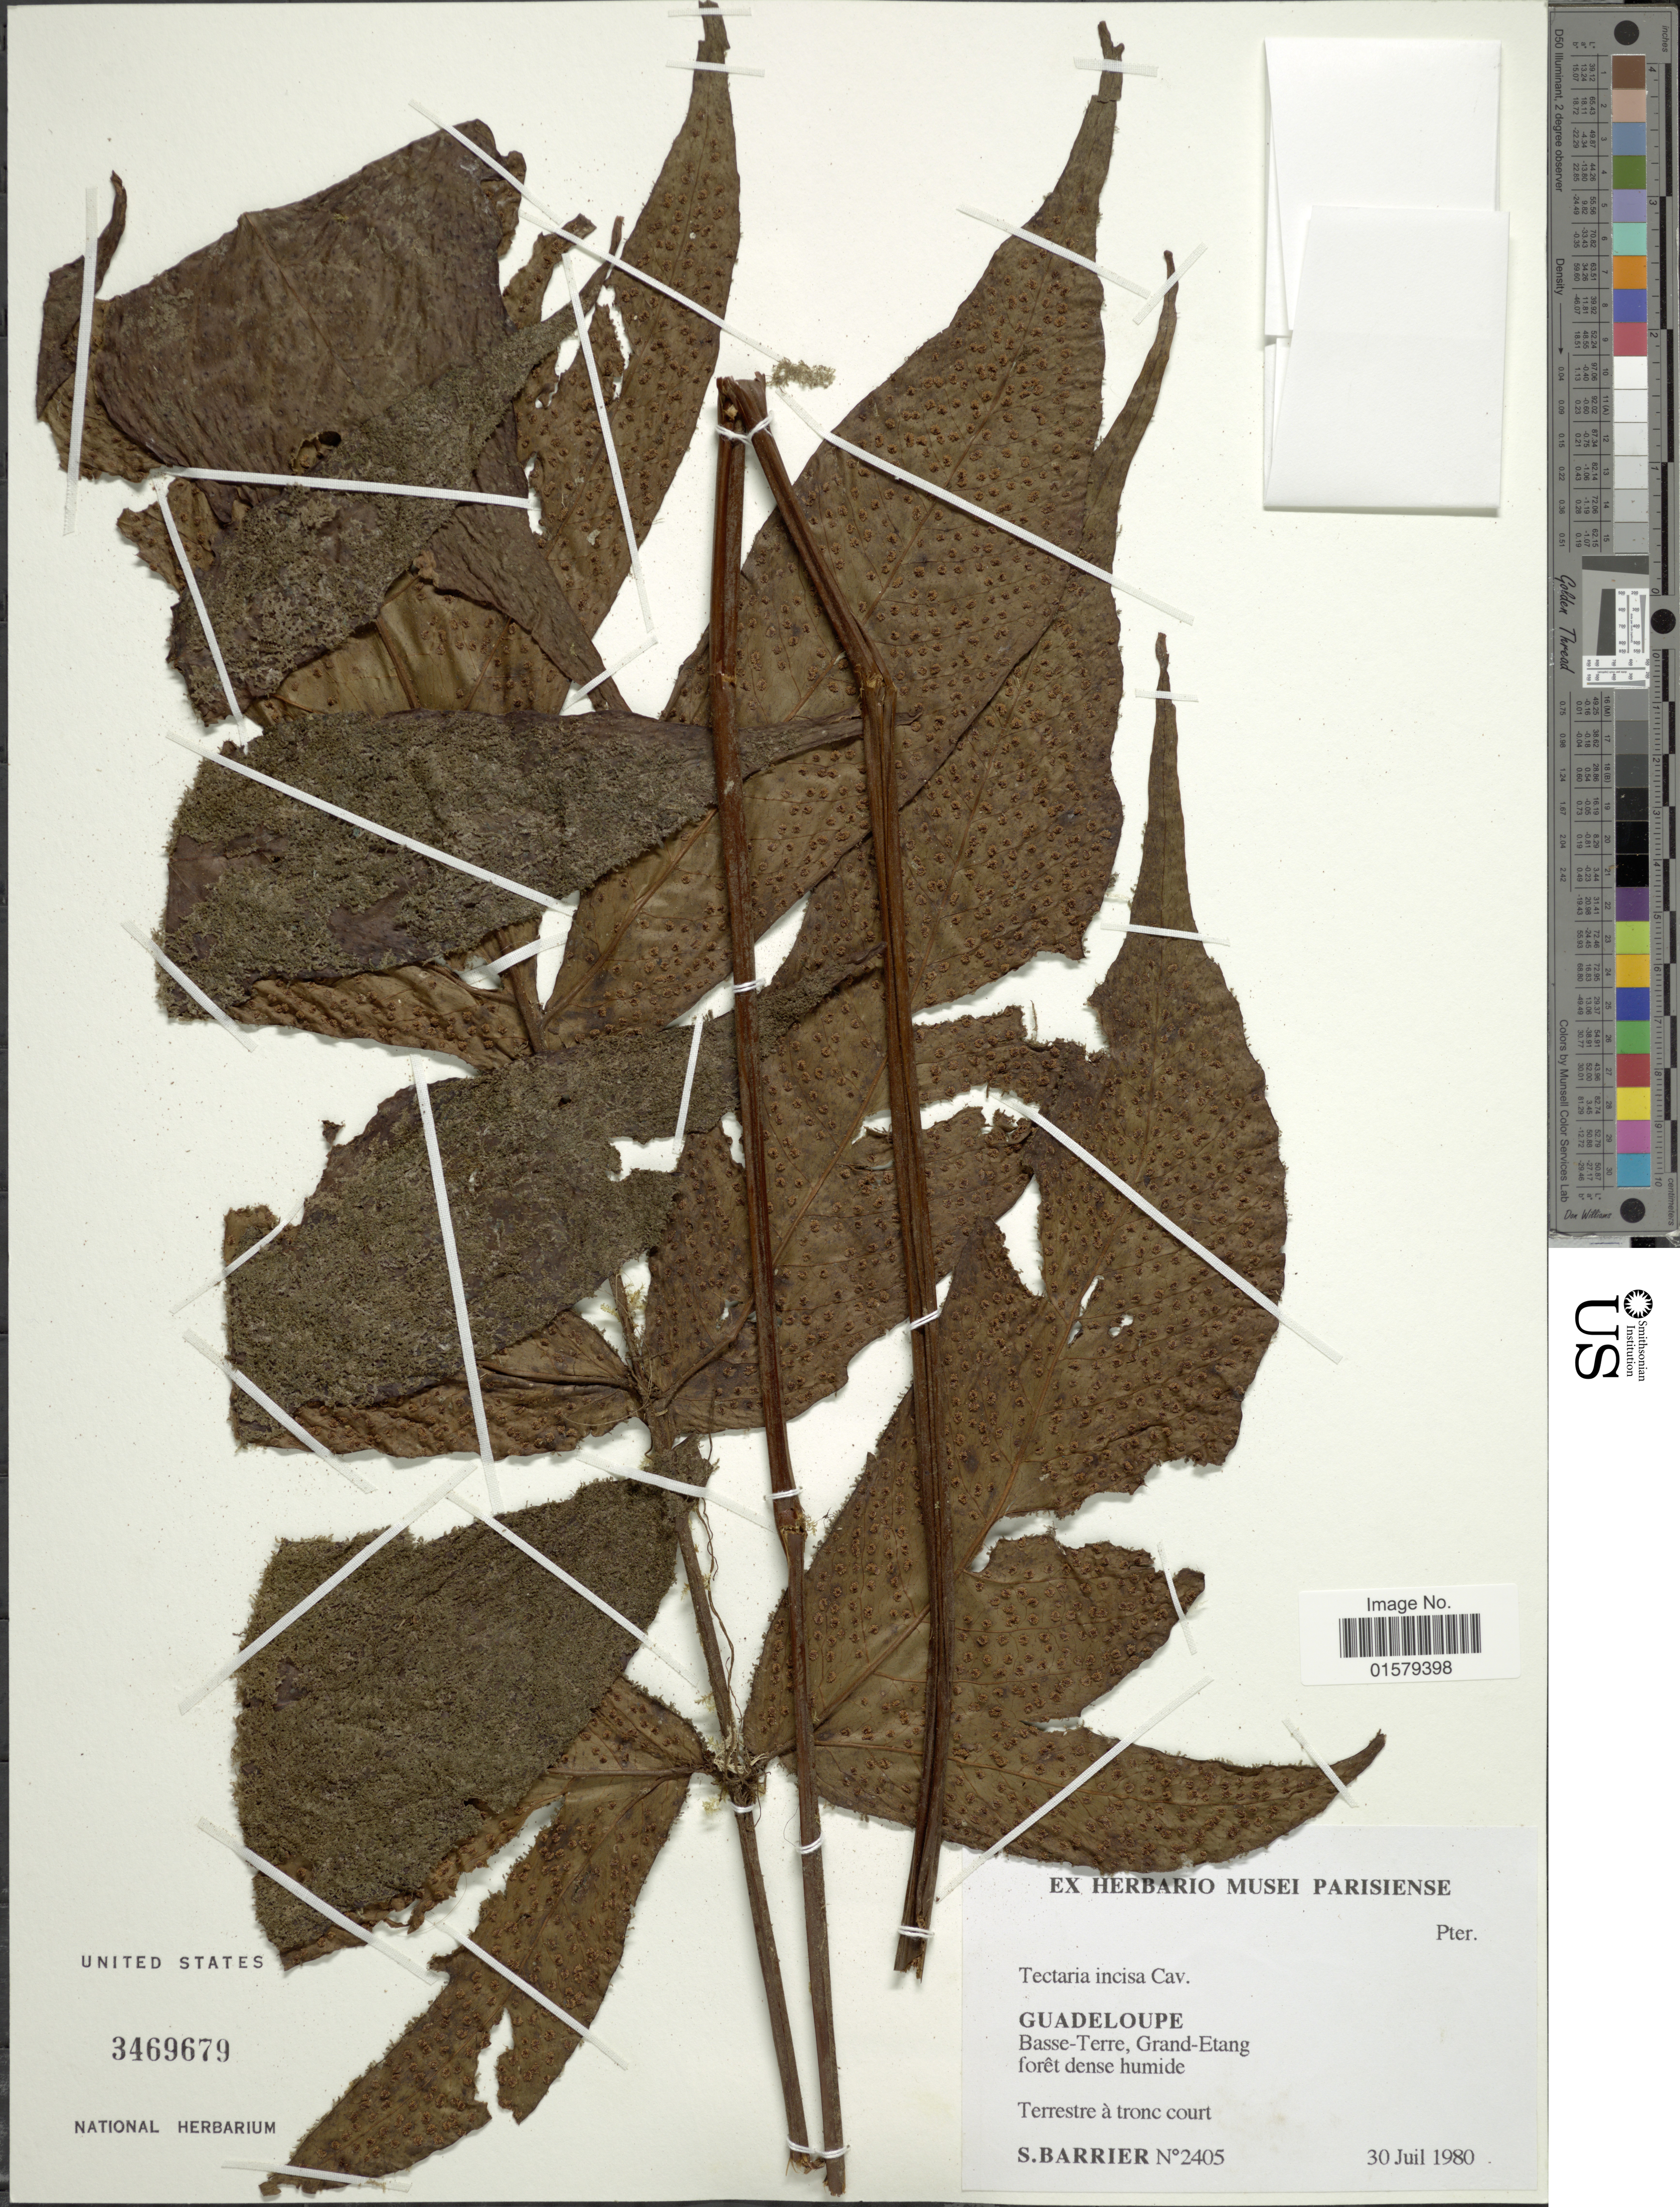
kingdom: Plantae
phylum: Tracheophyta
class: Polypodiopsida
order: Polypodiales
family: Tectariaceae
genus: Tectaria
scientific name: Tectaria incisa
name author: Cav.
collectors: S. Barrier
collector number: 2405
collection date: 1980-07-30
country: Guadeloupe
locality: Basse Terre, Grand Etang, foret dense humide, Terrestre a tronc court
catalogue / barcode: US 3469679